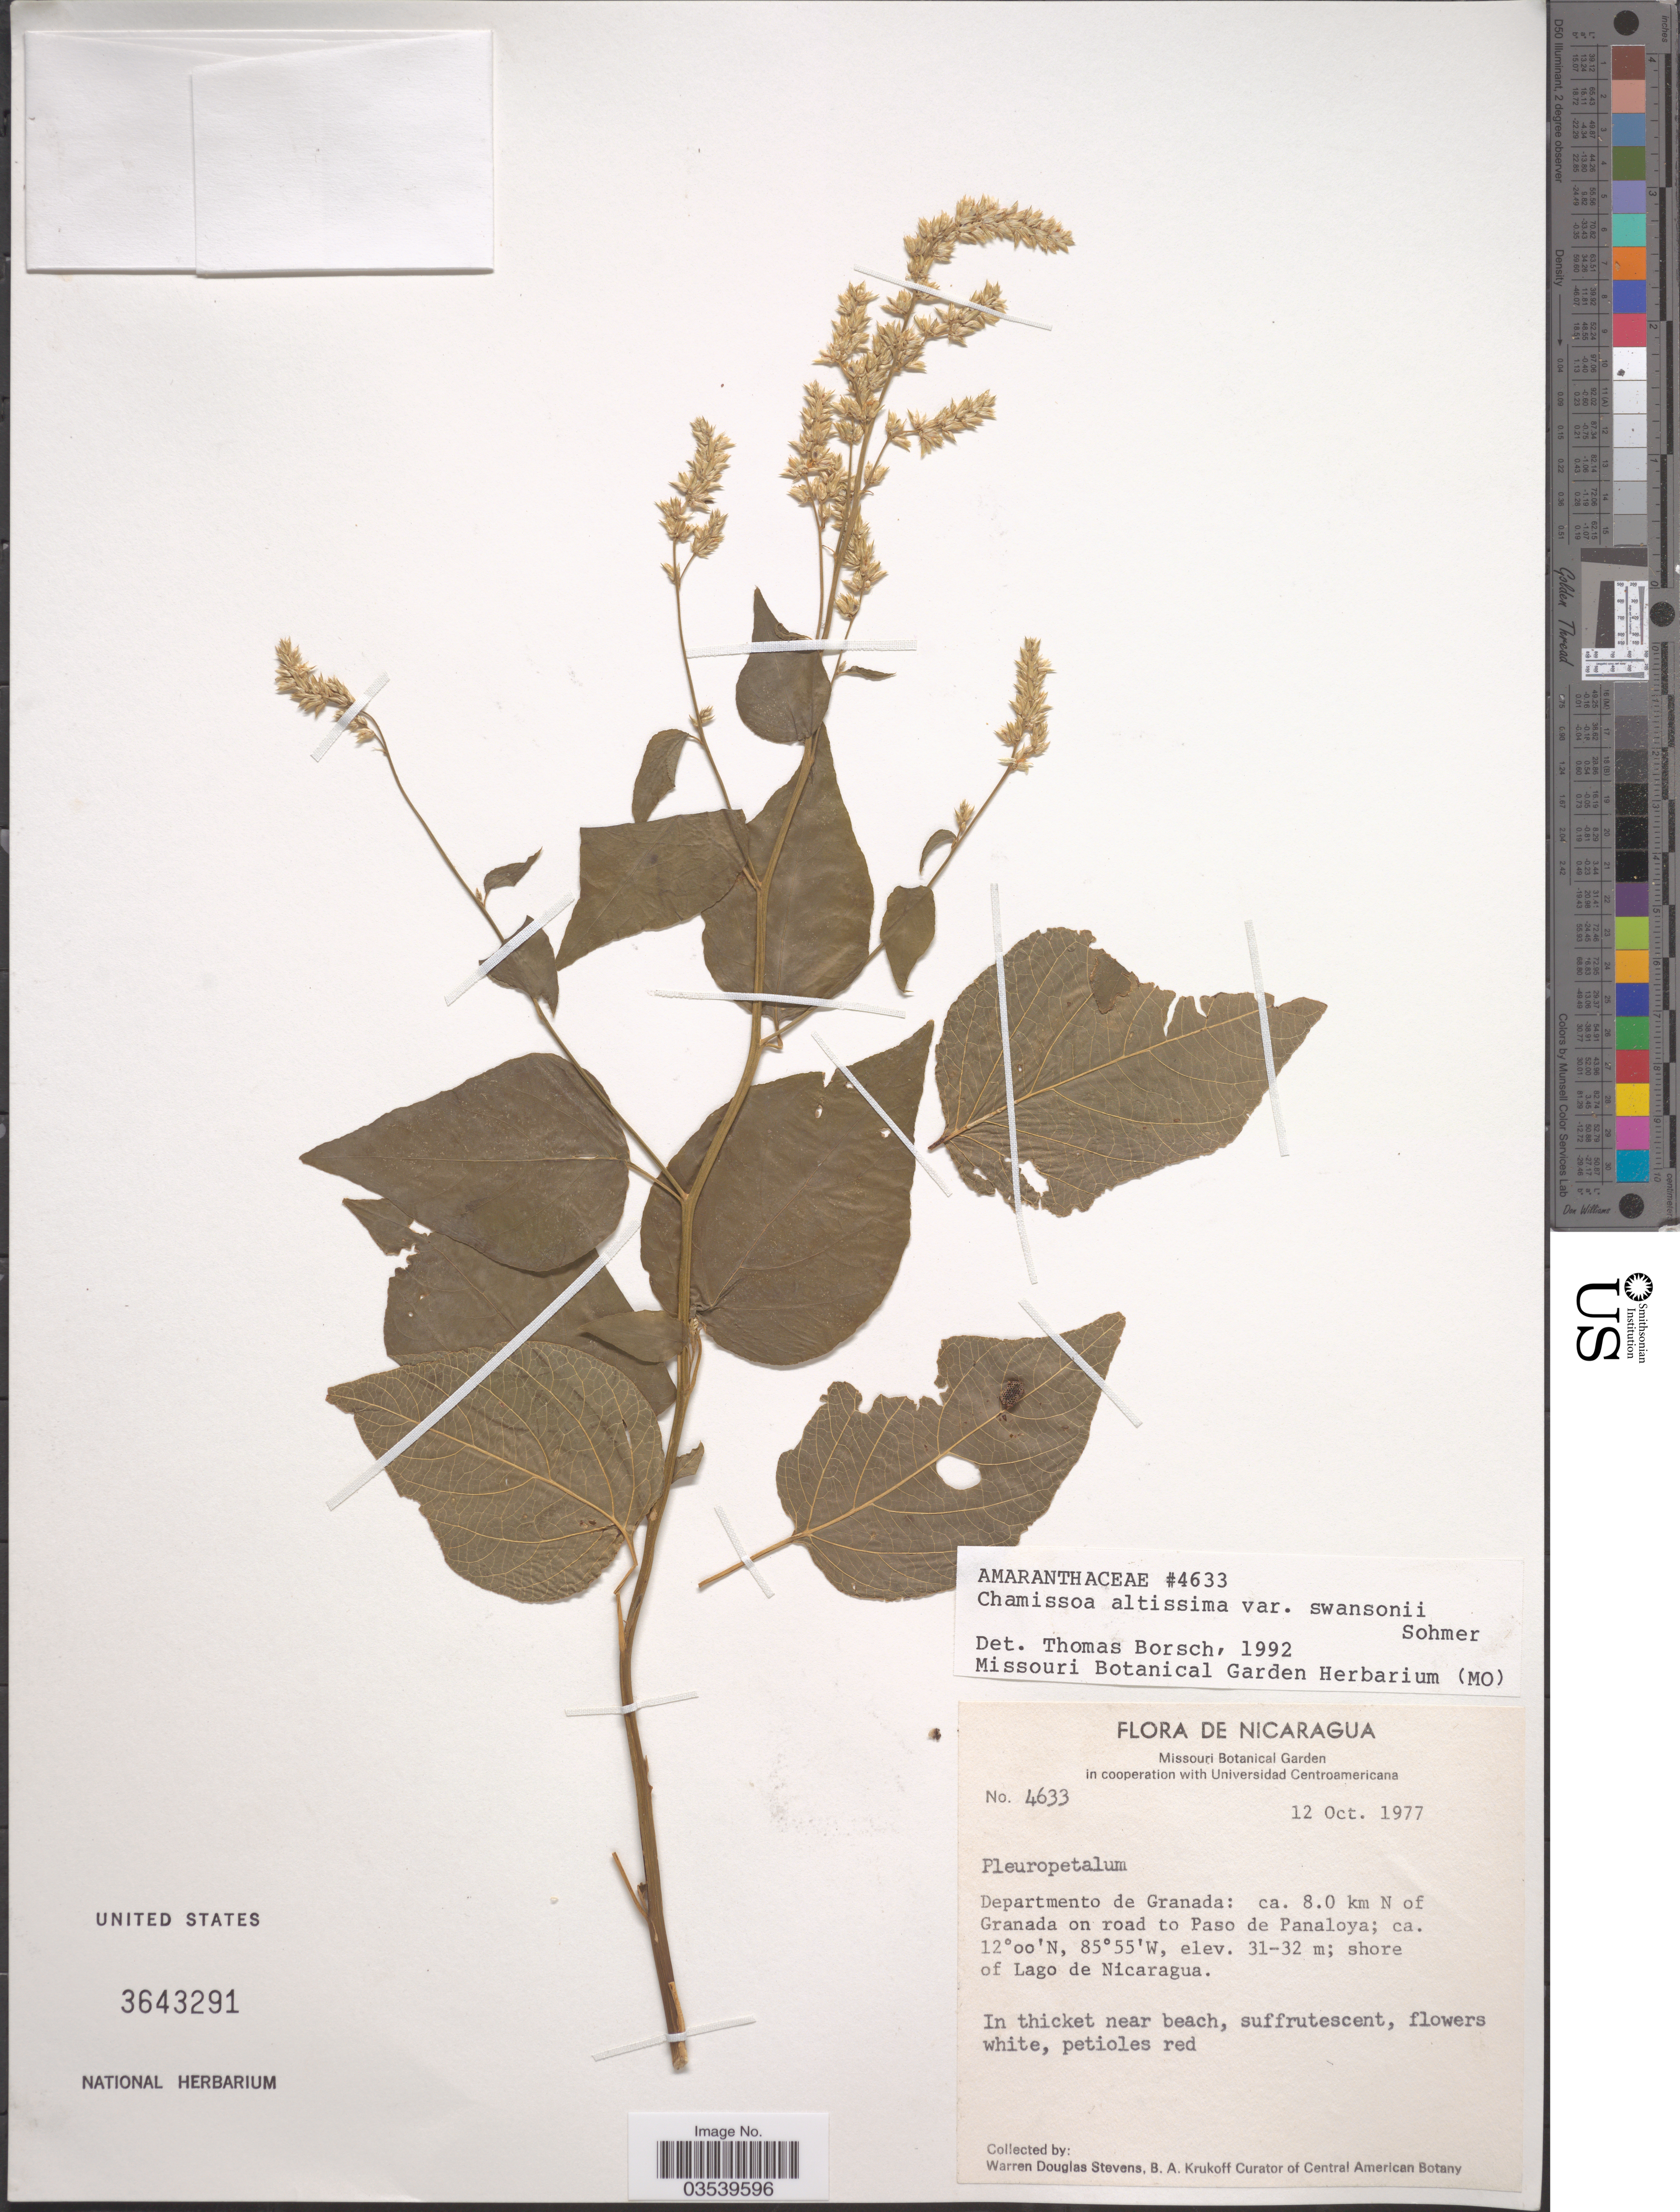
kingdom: Plantae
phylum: Tracheophyta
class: Magnoliopsida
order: Caryophyllales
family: Amaranthaceae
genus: Chamissoa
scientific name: Chamissoa acuminata var. swansonii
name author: Sohmer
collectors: W. D. Stevens & B. A. Krukoff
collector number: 4633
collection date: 1977-10-12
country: Nicaragua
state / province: Granada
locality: Departamento de Granada: ca. 8.0 km N of Granada on road to Paso de Panaloya. Shore of Lago de Nicaragua.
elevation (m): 31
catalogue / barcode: US 3643291